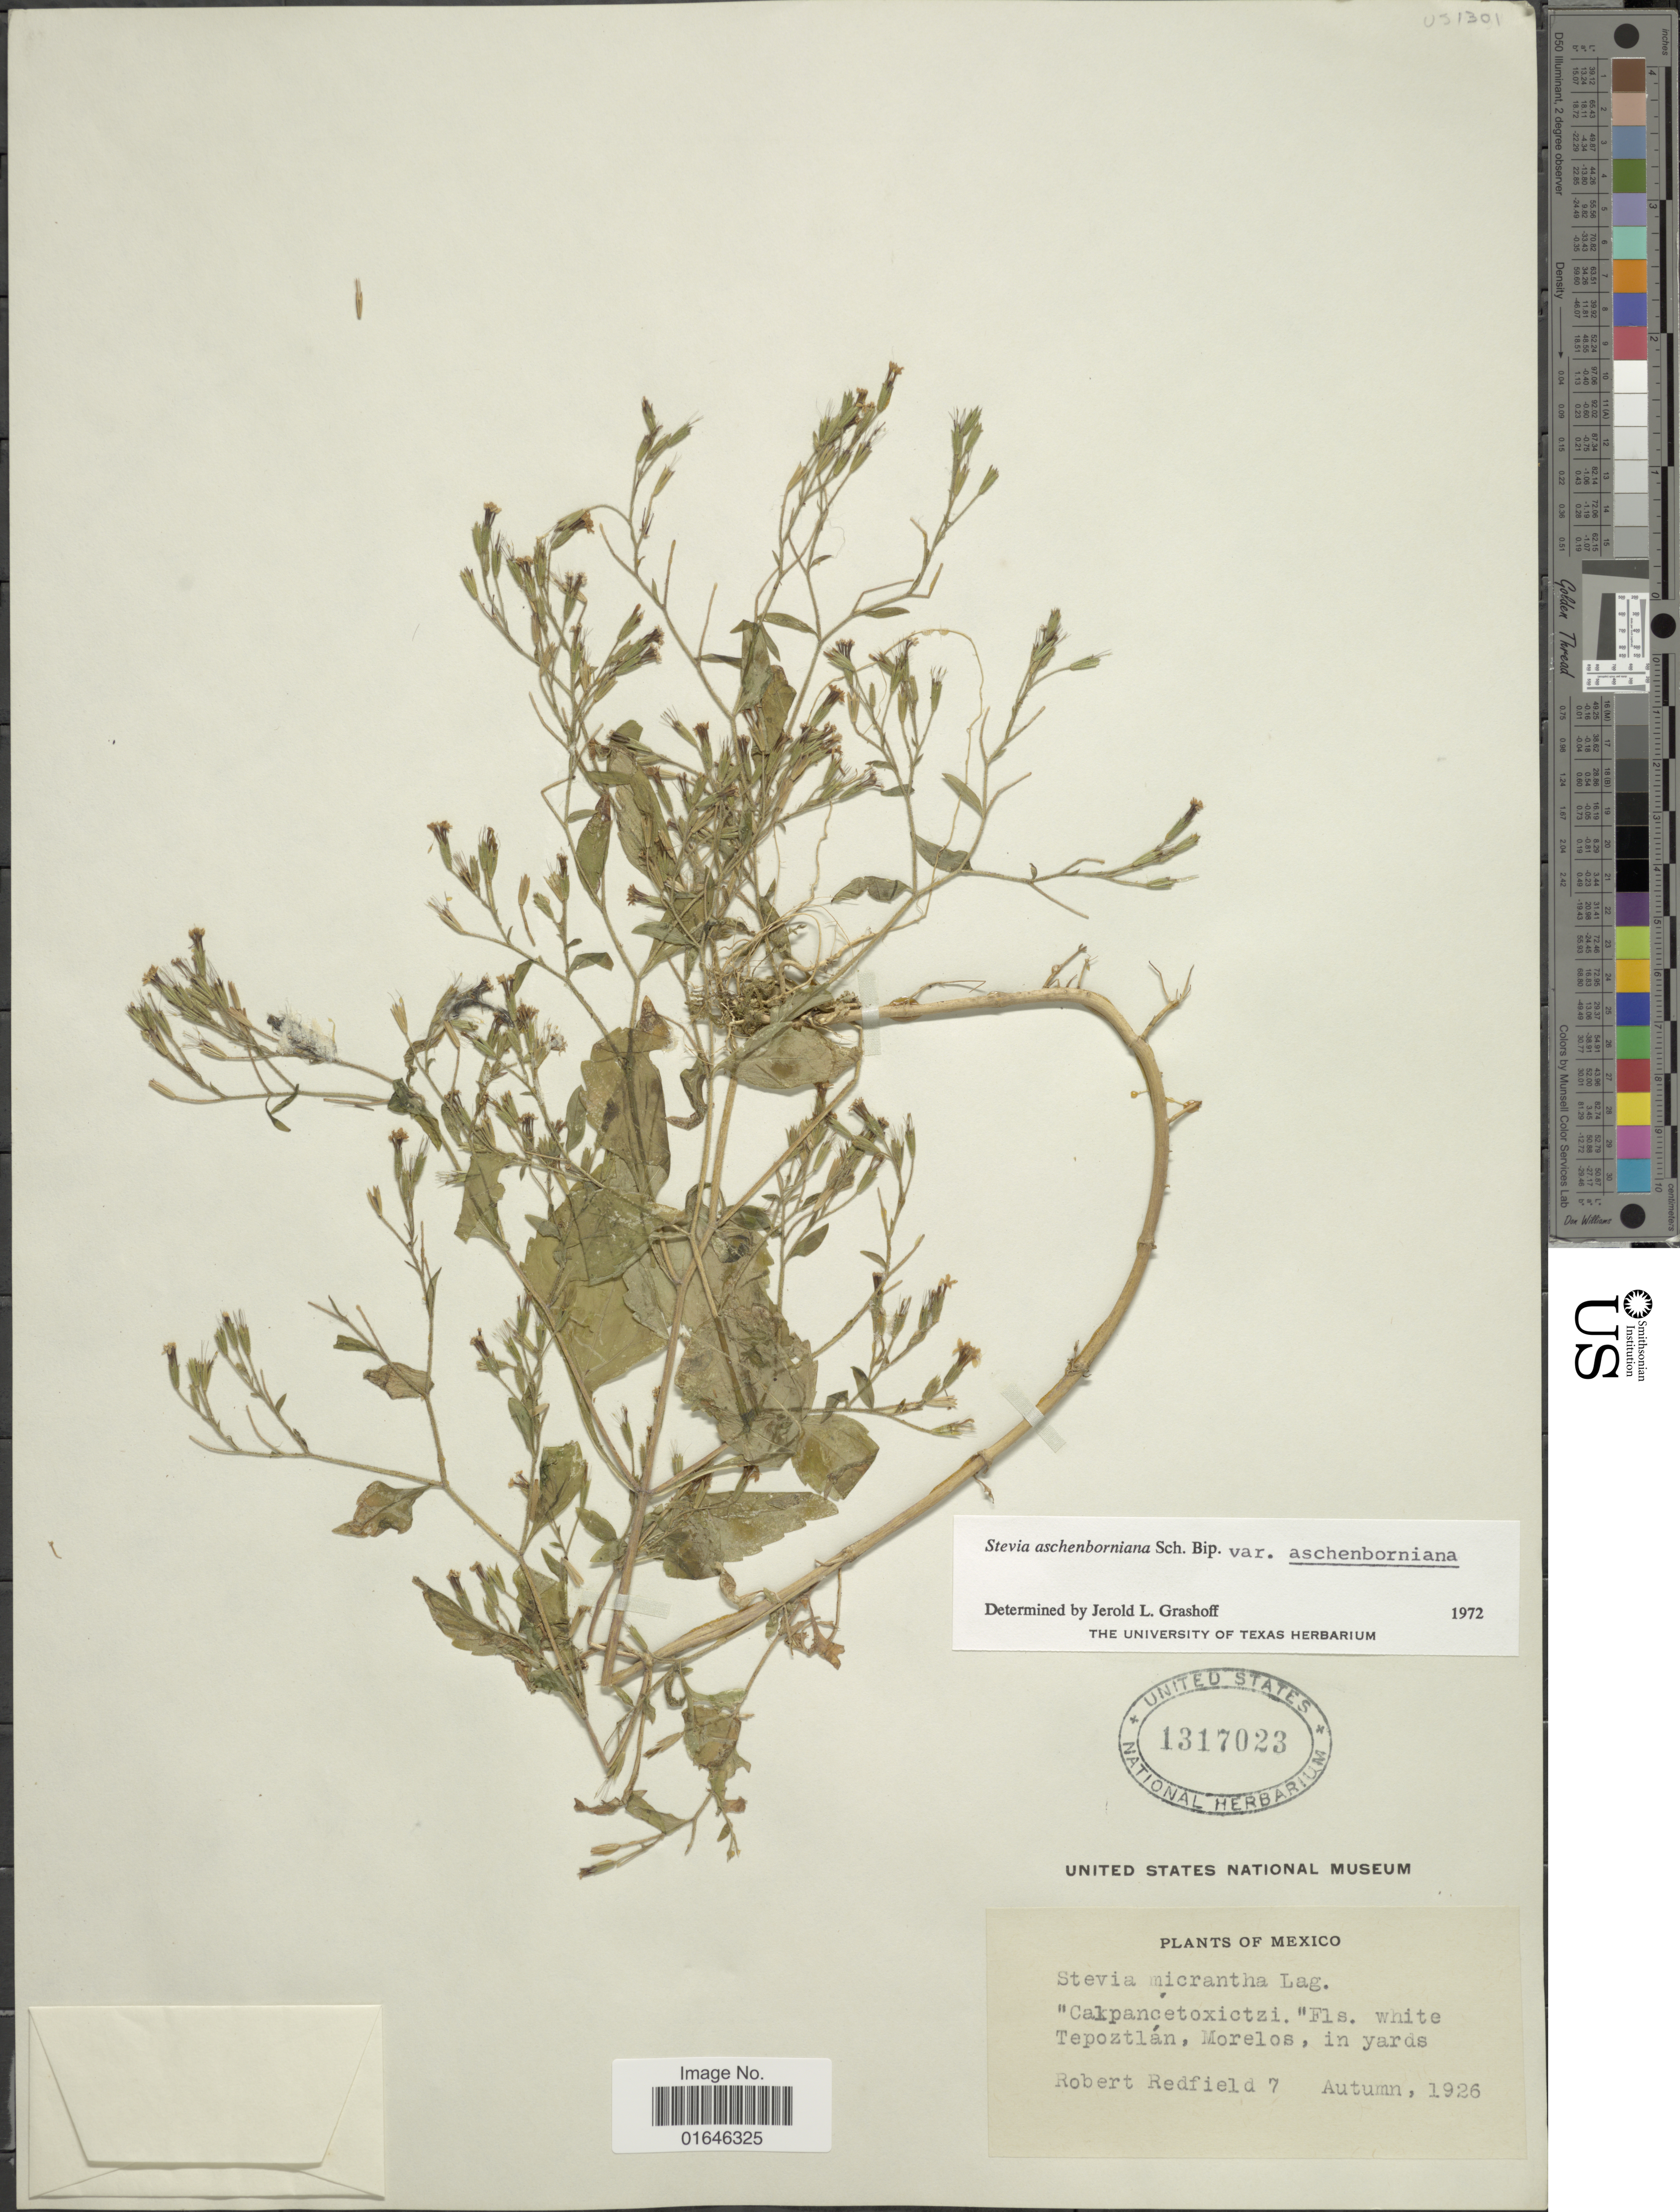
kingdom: Plantae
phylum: Tracheophyta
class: Magnoliopsida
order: Asterales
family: Asteraceae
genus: Stevia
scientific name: Stevia aschenborniana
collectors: R. Redfield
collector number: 7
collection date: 1926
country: Mexico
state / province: Morelos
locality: Tepoztlán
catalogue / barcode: US 1317023